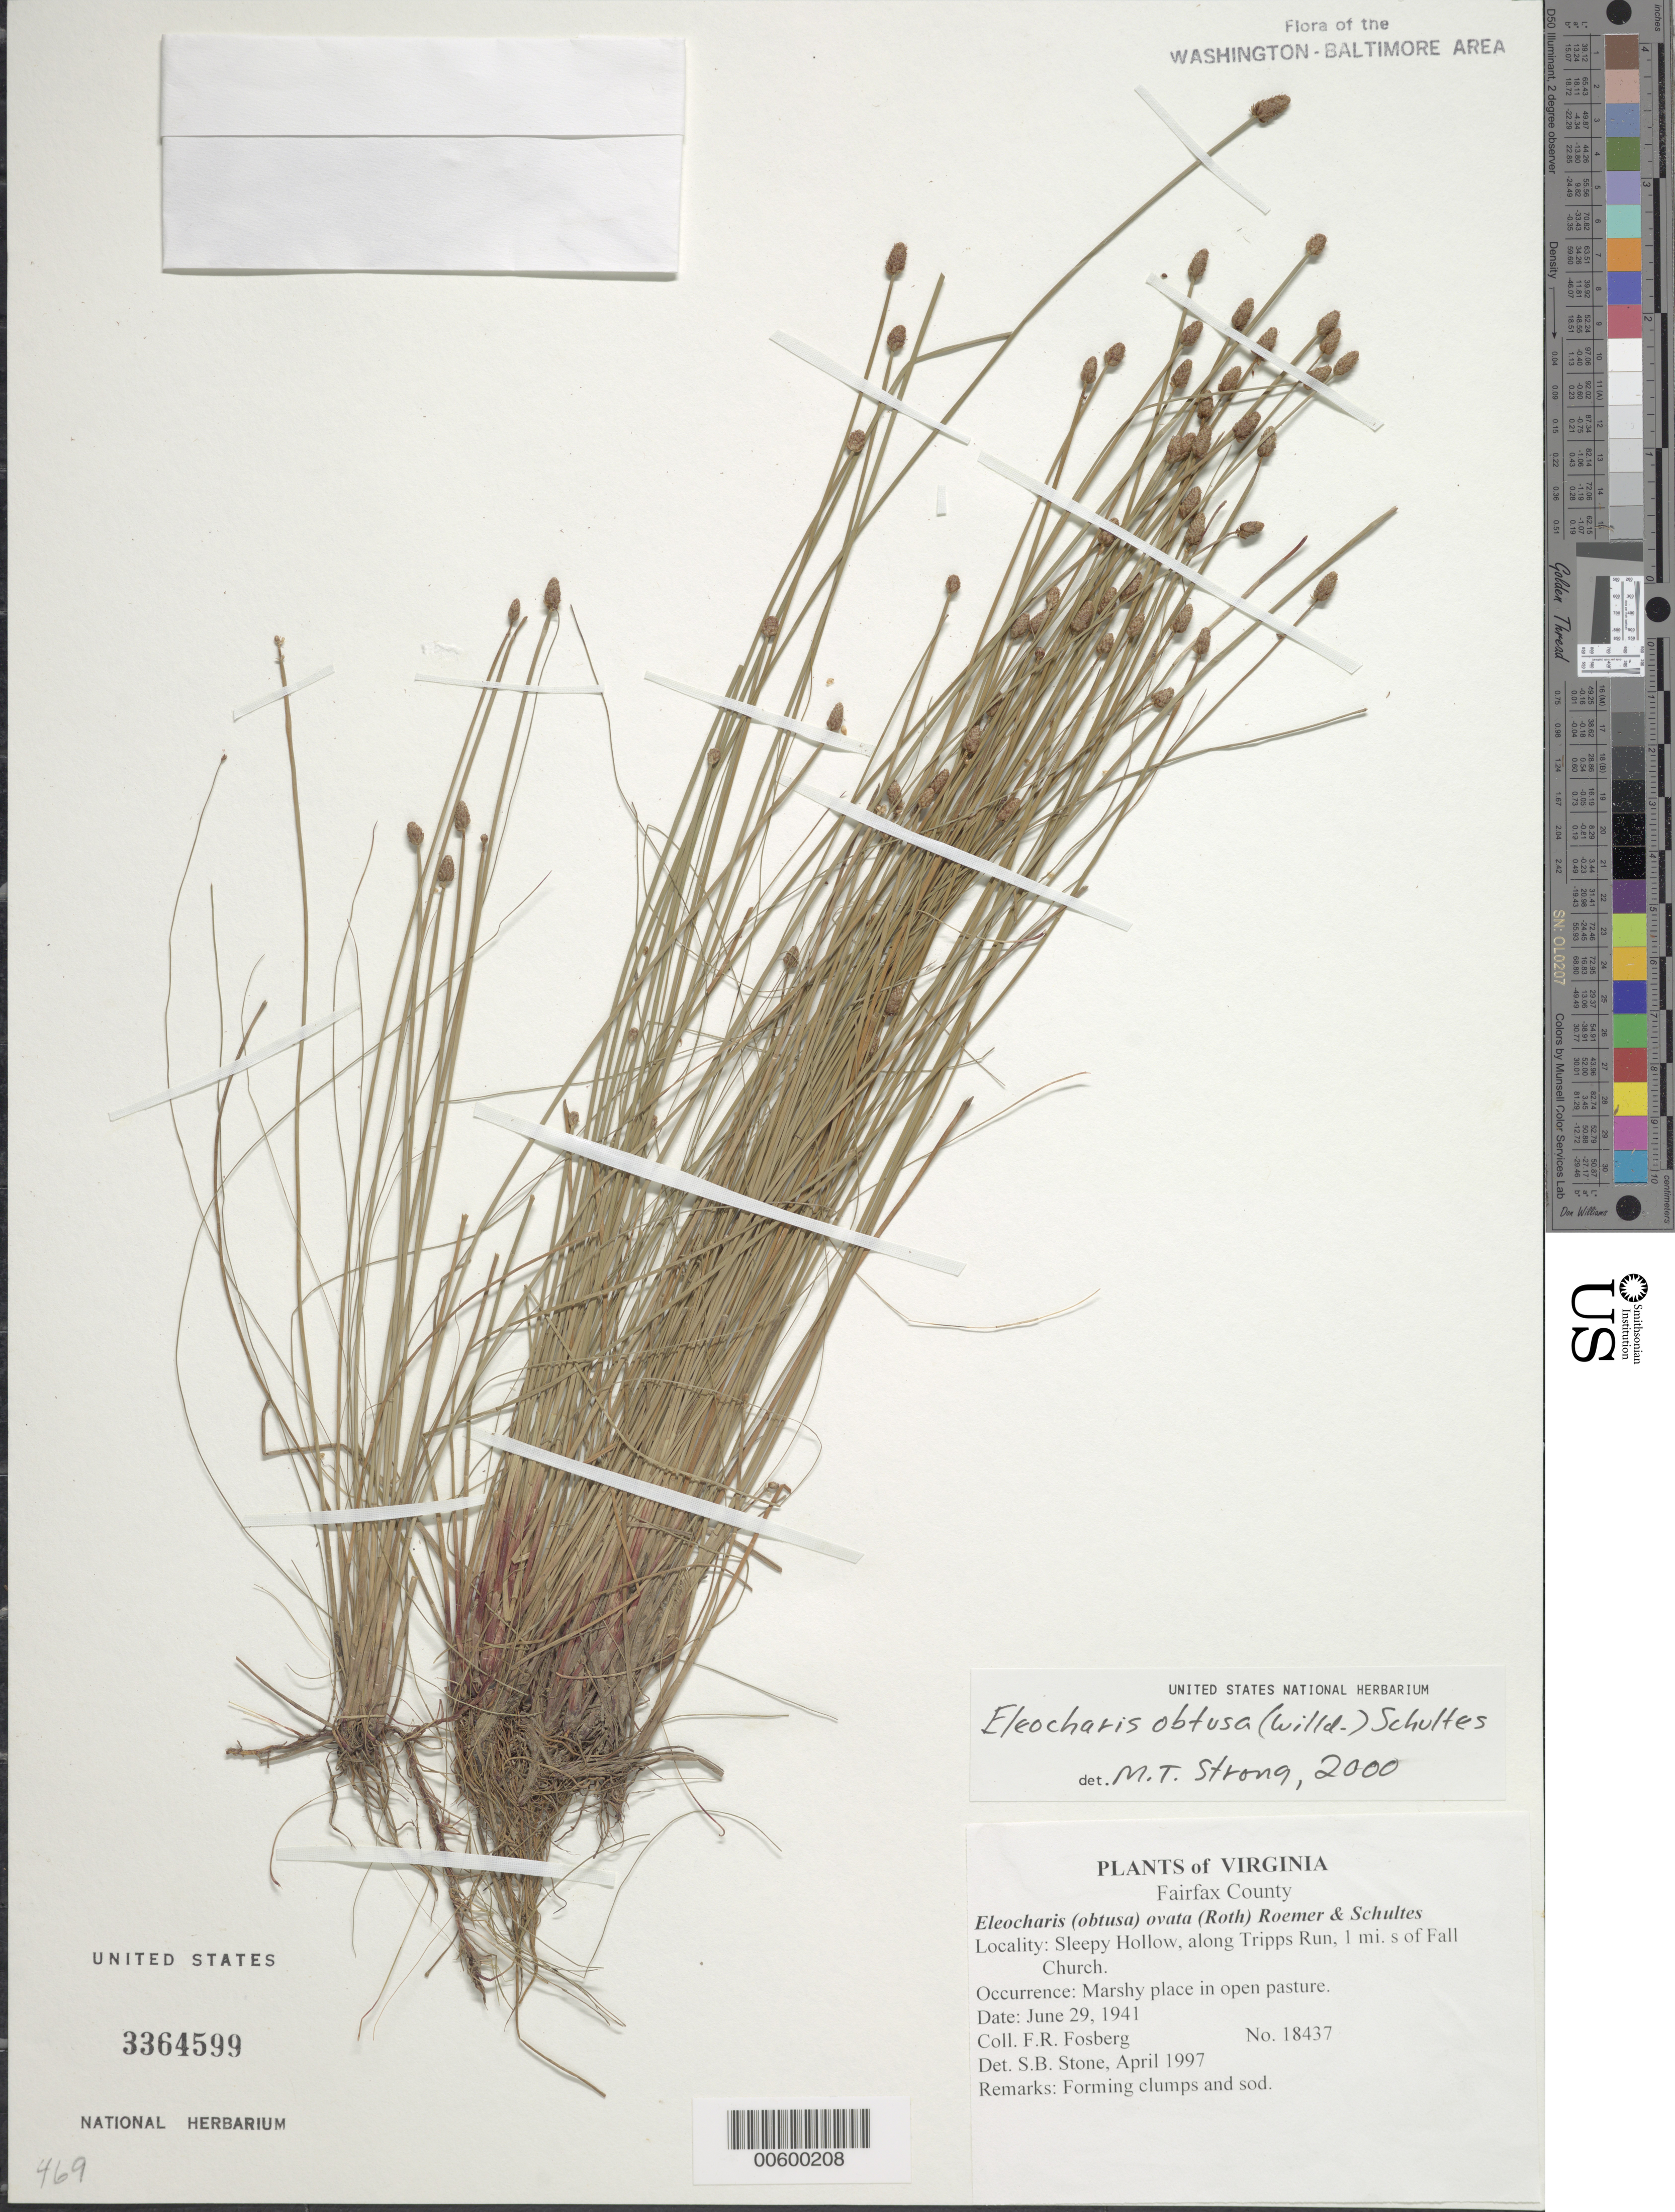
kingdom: Plantae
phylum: Tracheophyta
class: Liliopsida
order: Poales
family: Cyperaceae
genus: Eleocharis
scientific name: Eleocharis obtusa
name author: (Willd.) Schult.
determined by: Strong, M. T., (US), Smithsonian Institution - National Museum of Natural History (UNITED STATES)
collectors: F. R. Fosberg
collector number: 18437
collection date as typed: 29 Jun 1941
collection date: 1941-06-29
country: United States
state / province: Virginia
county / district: Fairfax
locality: Sleepy Hollow, along Tripps Run, 1 mi. S of Fall Church.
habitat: Marshy place in open pasture.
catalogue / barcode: US 3364599